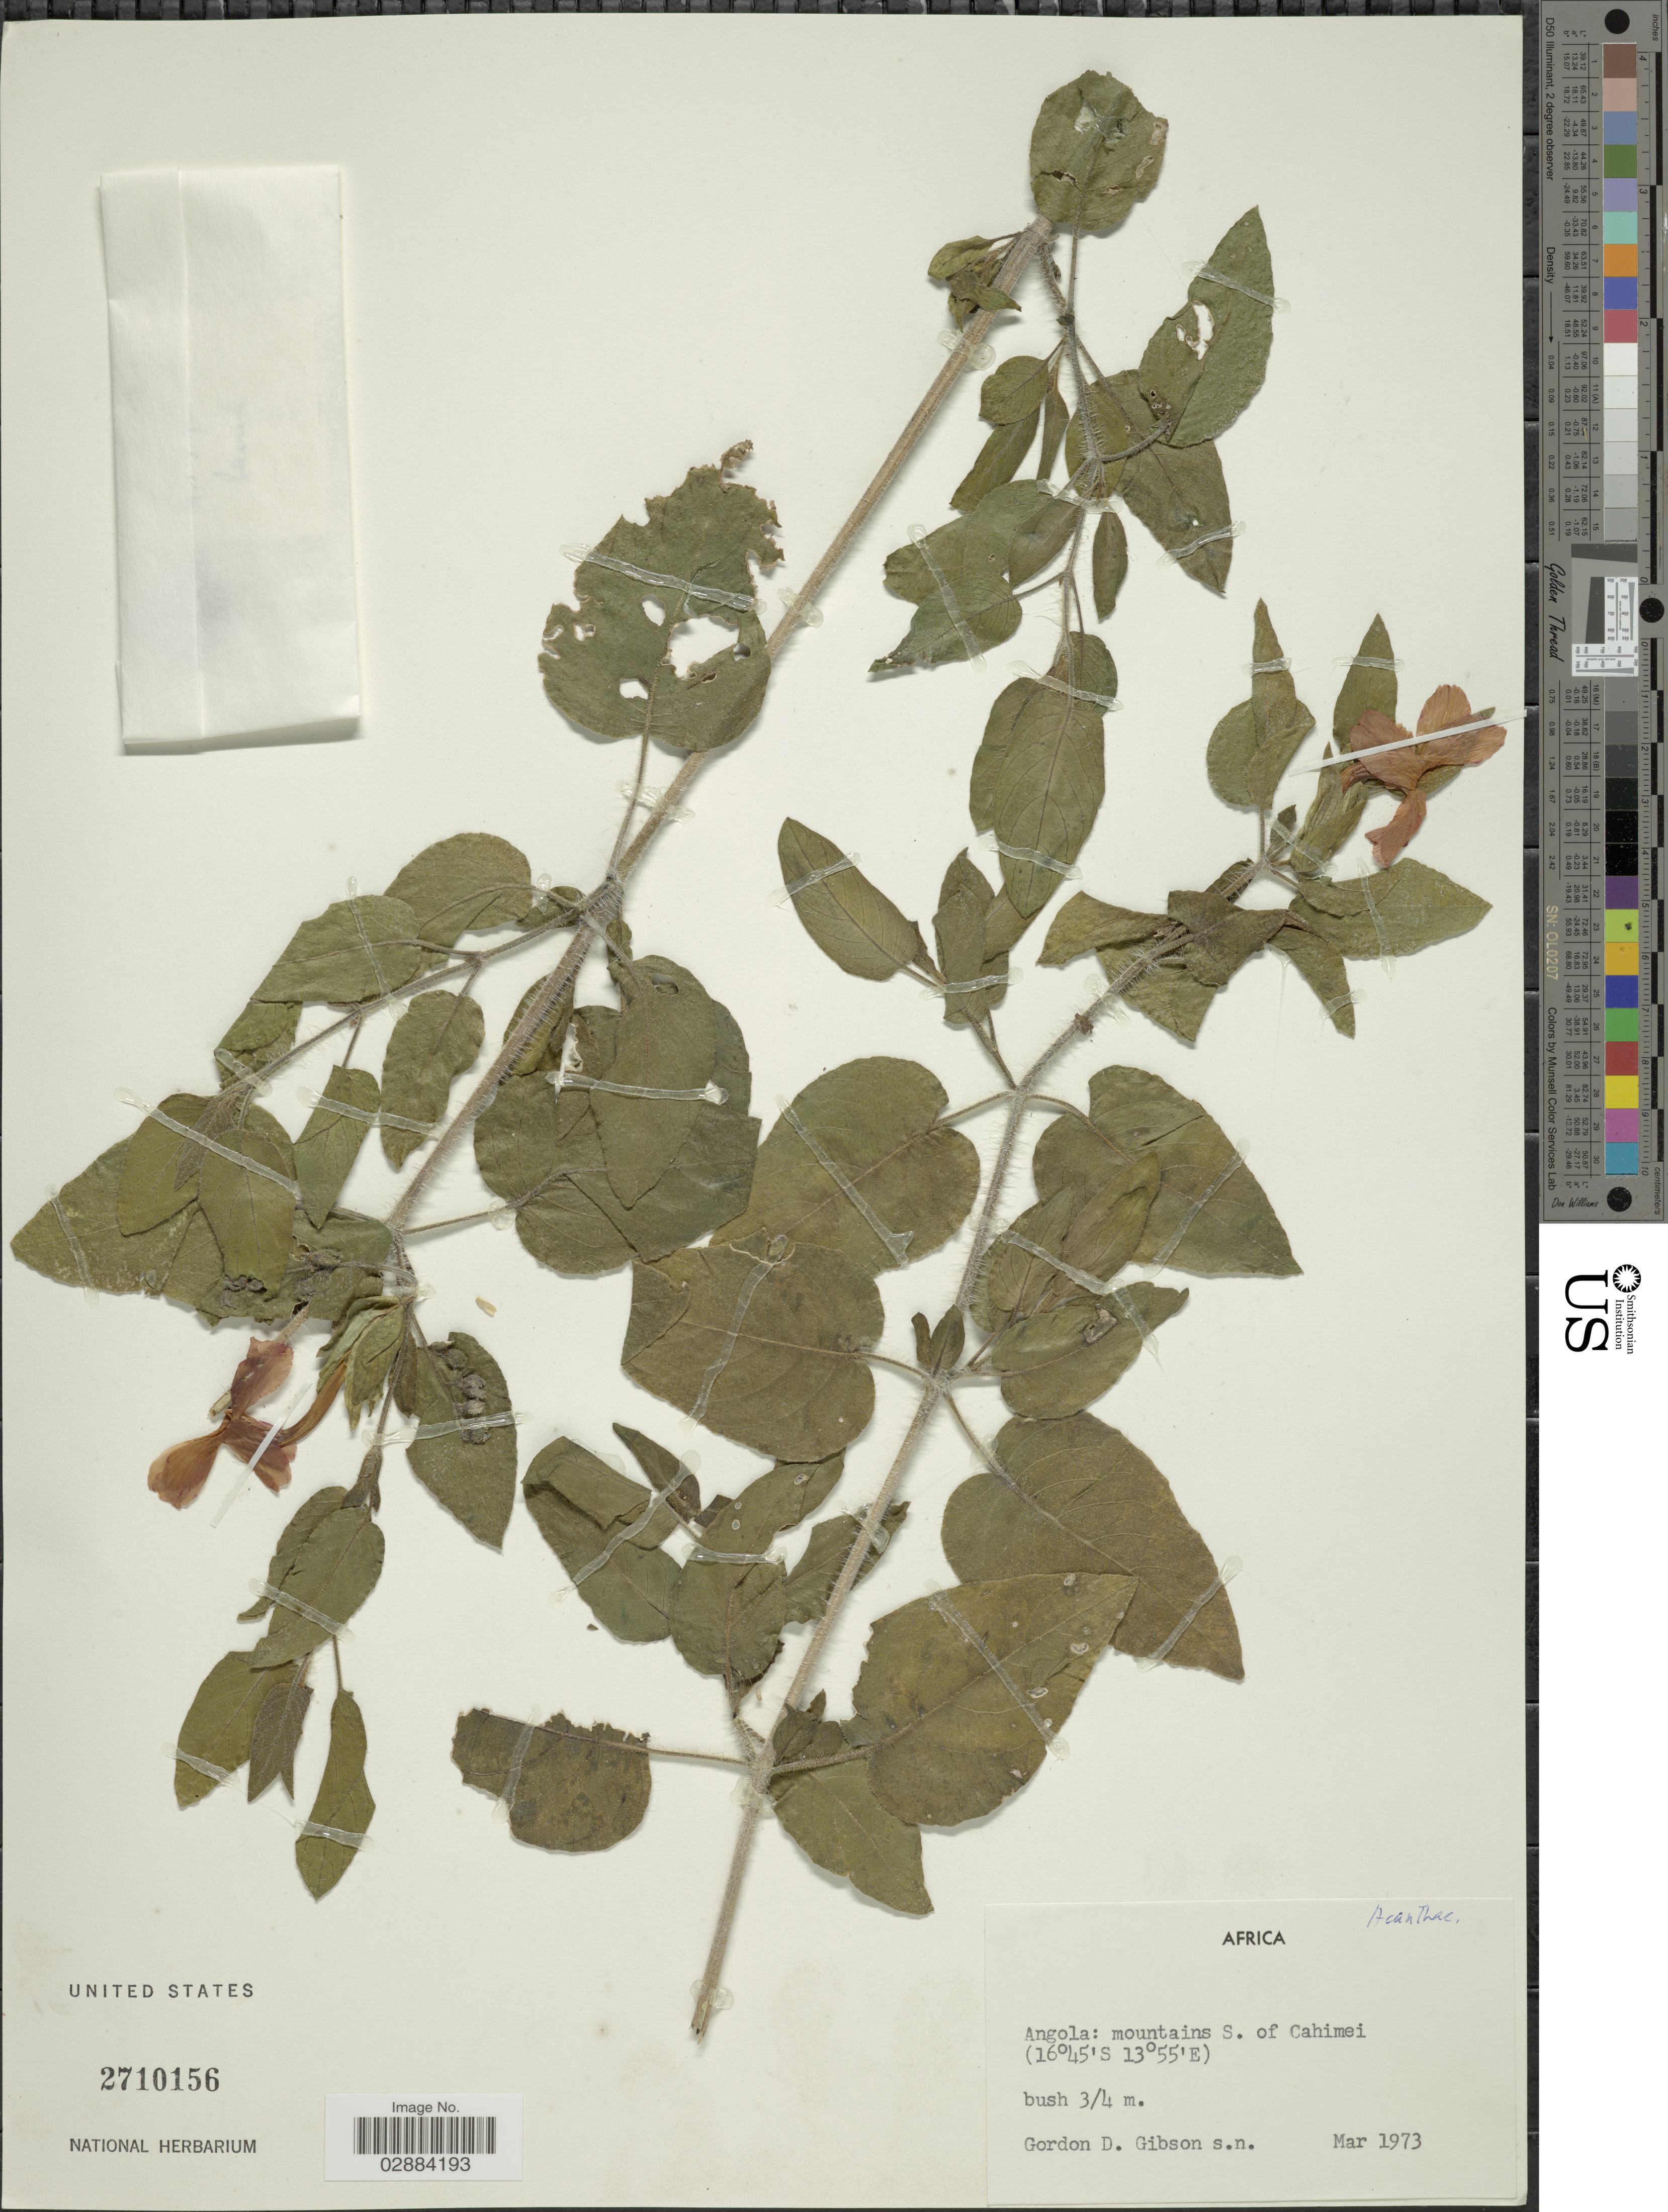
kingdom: Plantae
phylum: Tracheophyta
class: Magnoliopsida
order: Lamiales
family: Acanthaceae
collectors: G. D. Gibson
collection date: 1973-03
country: Angola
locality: Mountains S. of Cahimei.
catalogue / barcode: US 2710156